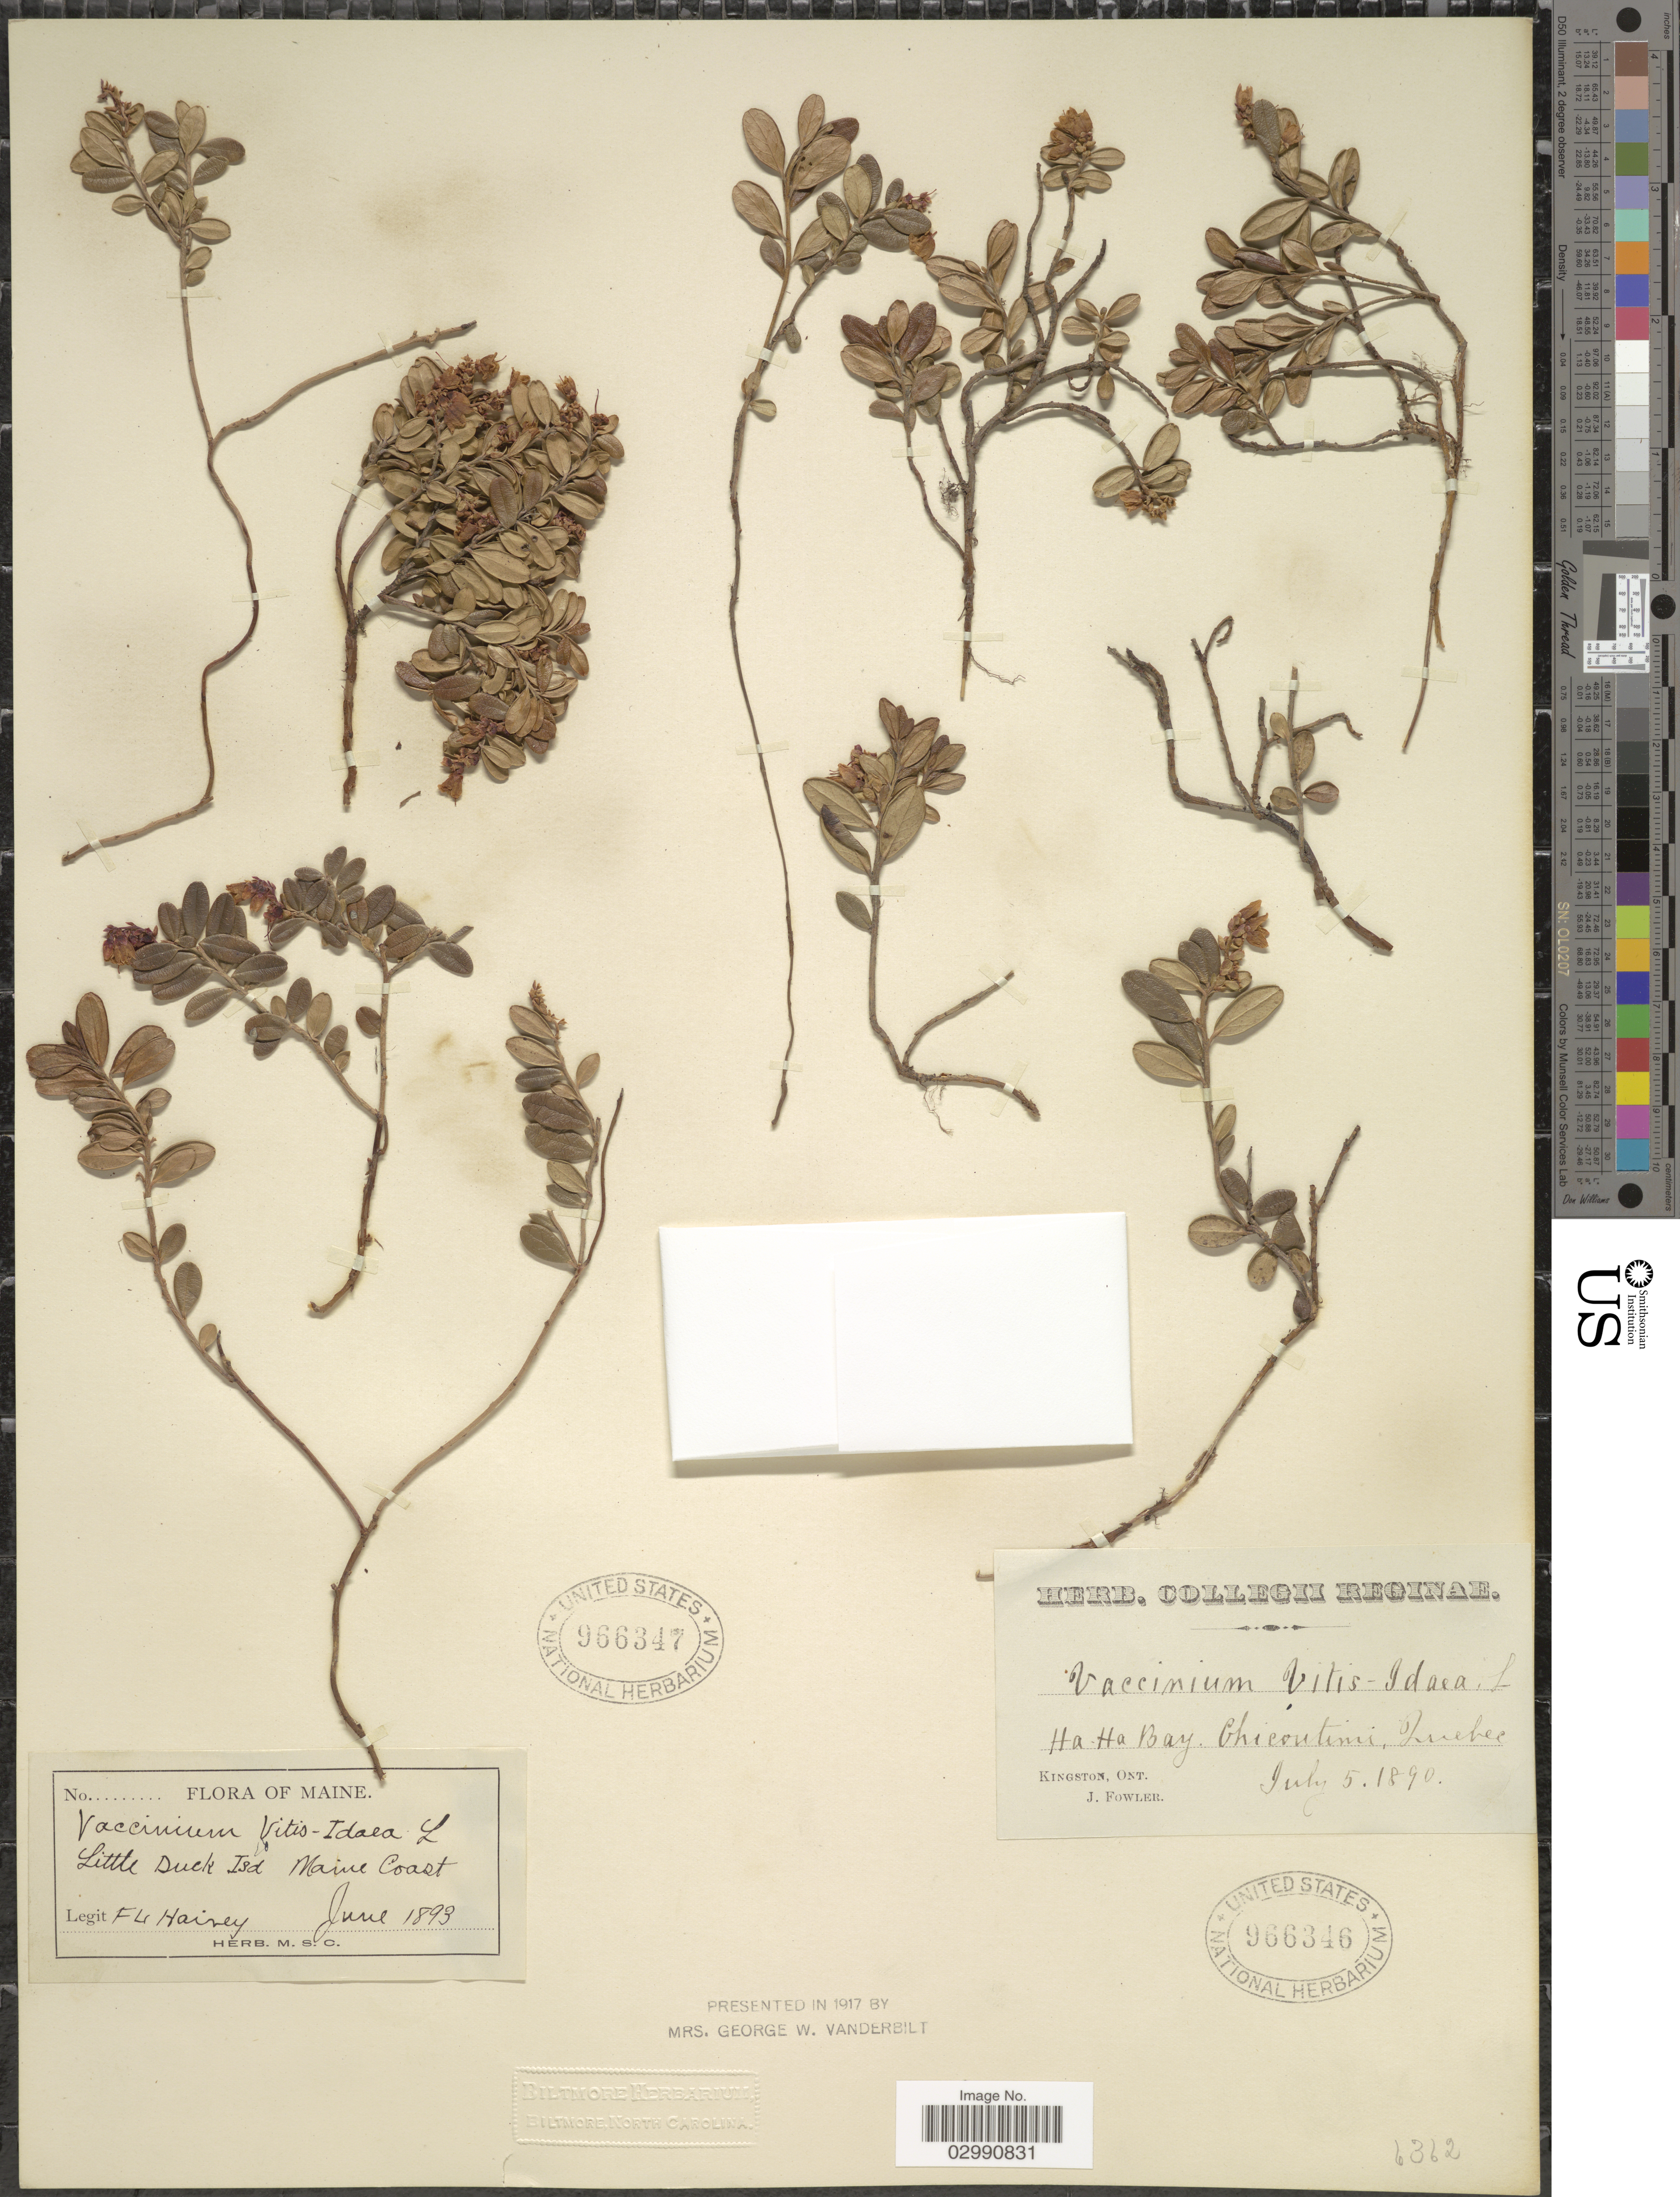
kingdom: Plantae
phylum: Tracheophyta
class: Magnoliopsida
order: Ericales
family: Ericaceae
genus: Vaccinium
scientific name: Vaccinium vitis-idaea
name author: L.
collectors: F. L. Harvey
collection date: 1893-06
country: United States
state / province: Maine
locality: Little Duck Isd. Maine Coast.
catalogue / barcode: US 966347-2